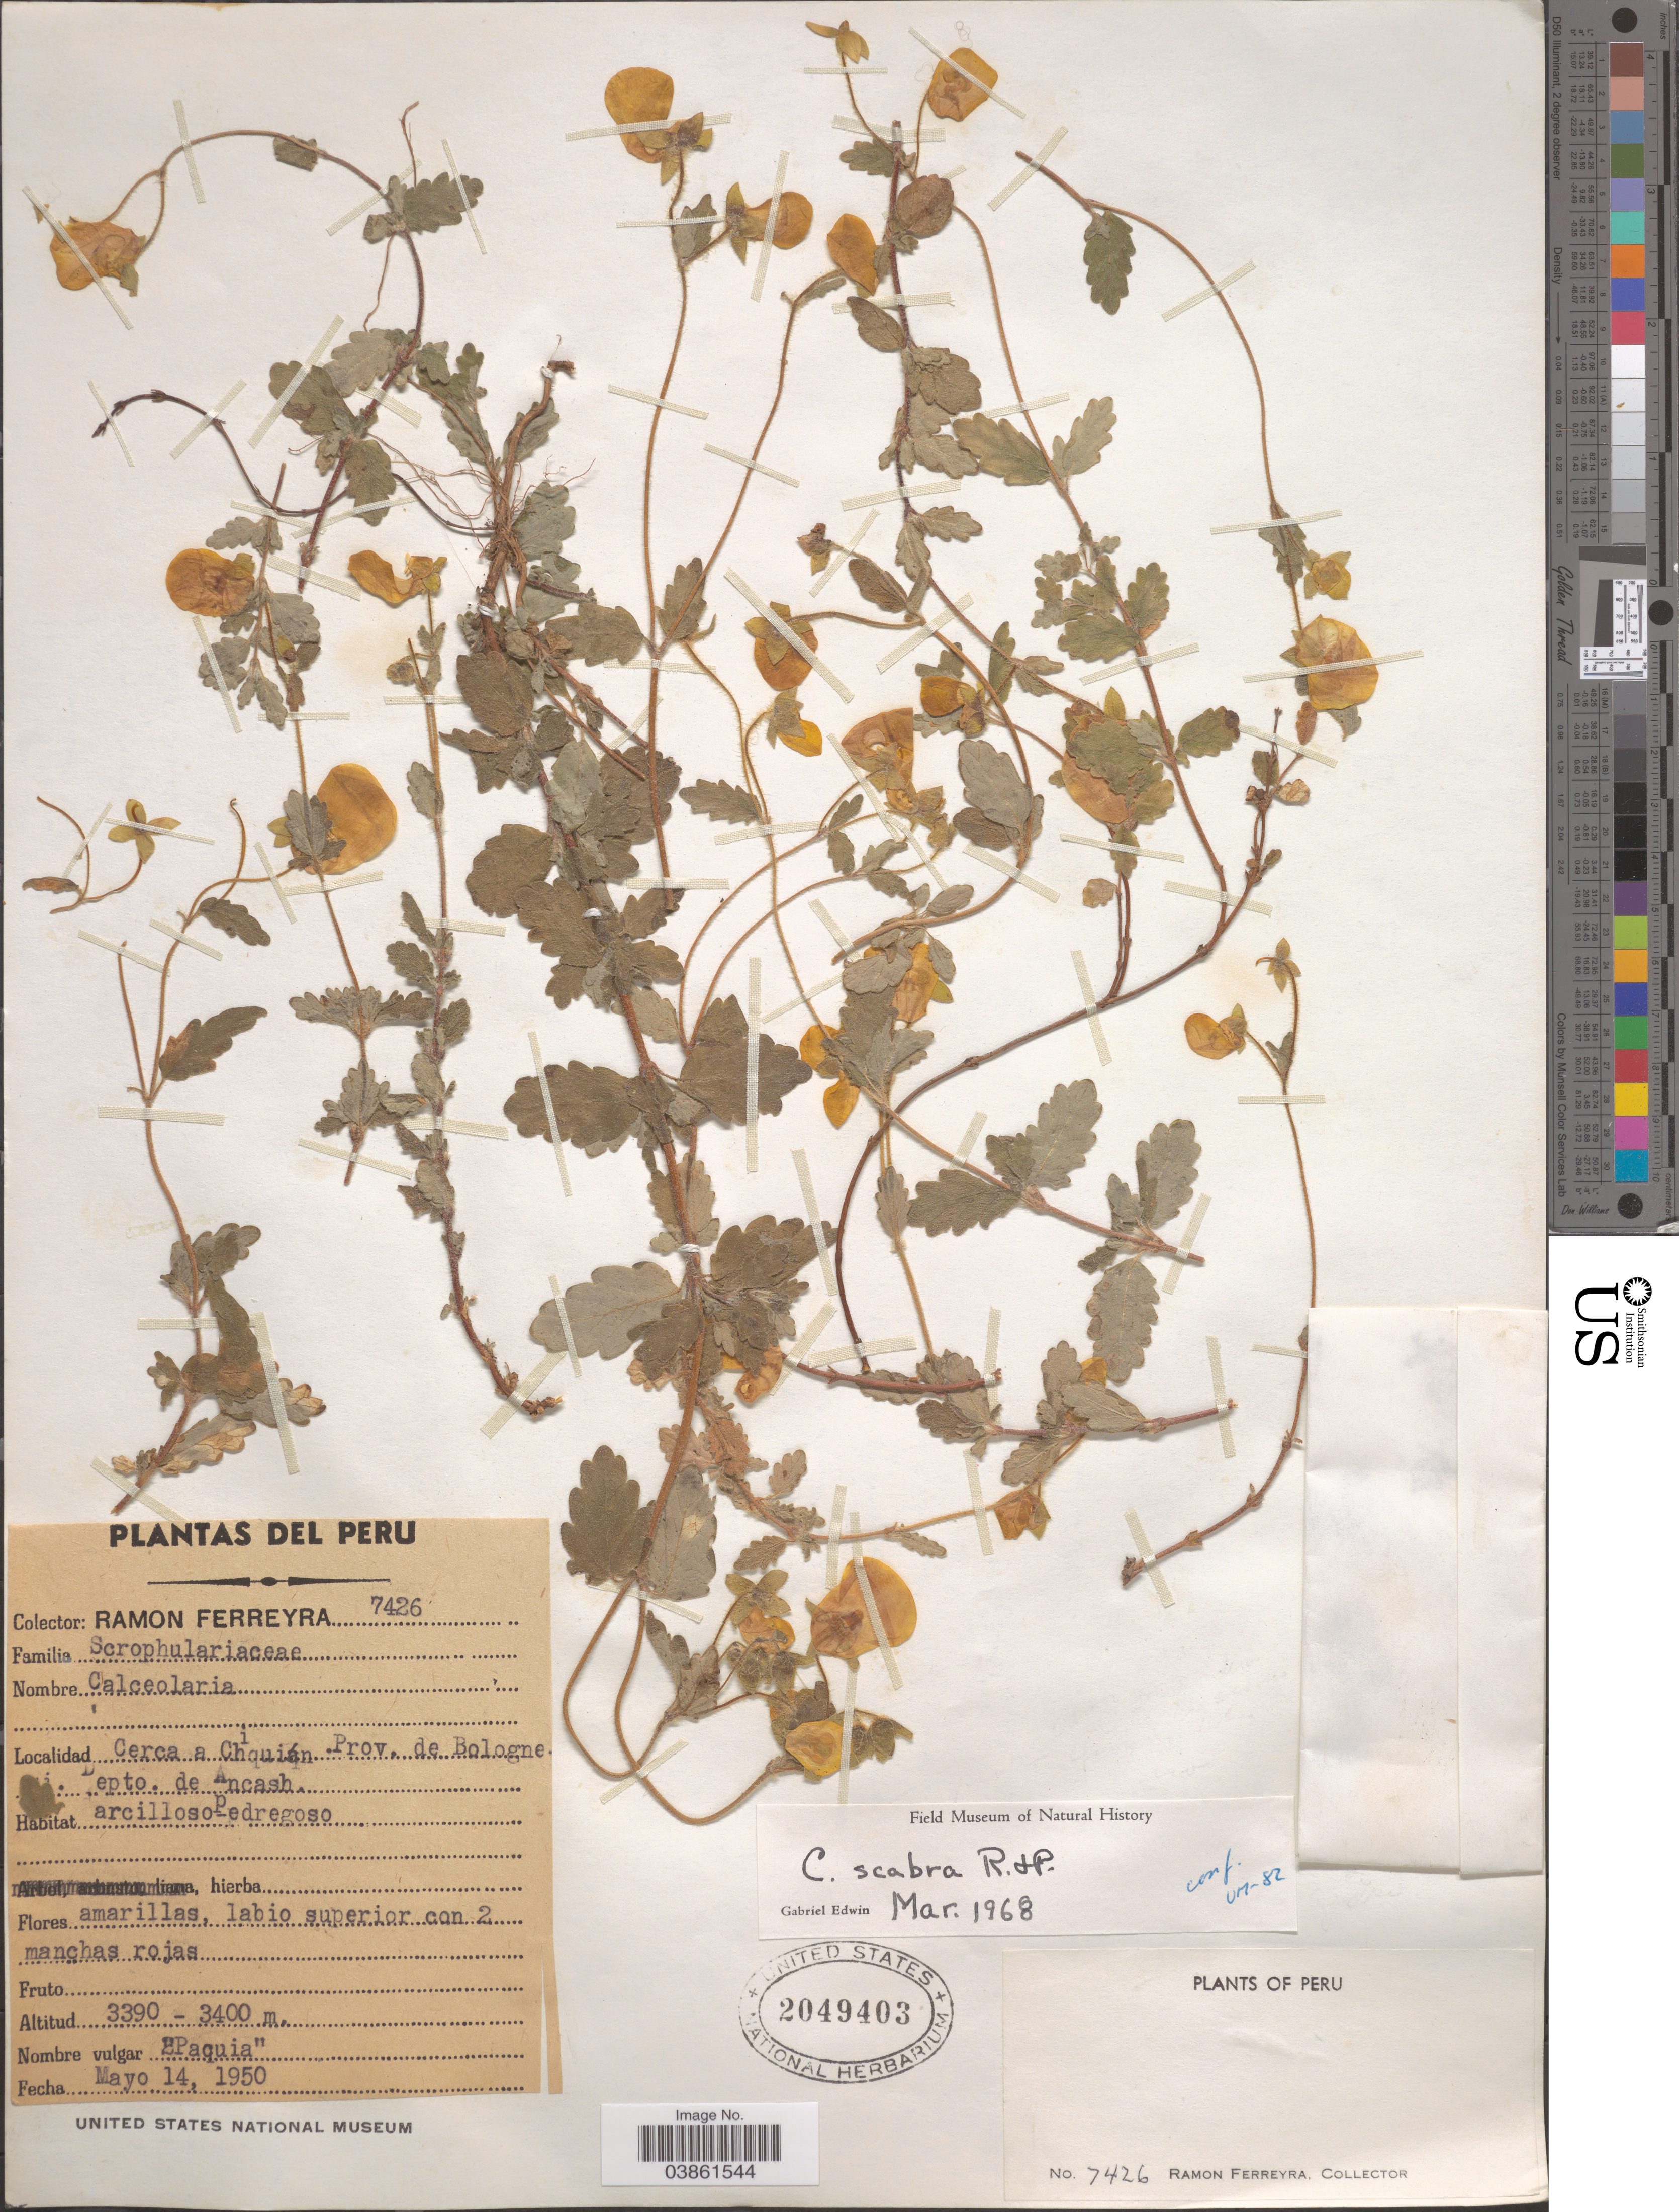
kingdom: Plantae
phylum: Tracheophyta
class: Magnoliopsida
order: Lamiales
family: Calceolariaceae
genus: Calceolaria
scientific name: Calceolaria scabra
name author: Ruiz & Pav.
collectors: R. A. Ferreyra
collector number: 7426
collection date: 1950-05-14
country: Peru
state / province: Ancash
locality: Cerca a Chiquián. Prov. de Bolognesi. Depto. de Ancash.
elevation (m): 3390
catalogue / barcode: US 2049403